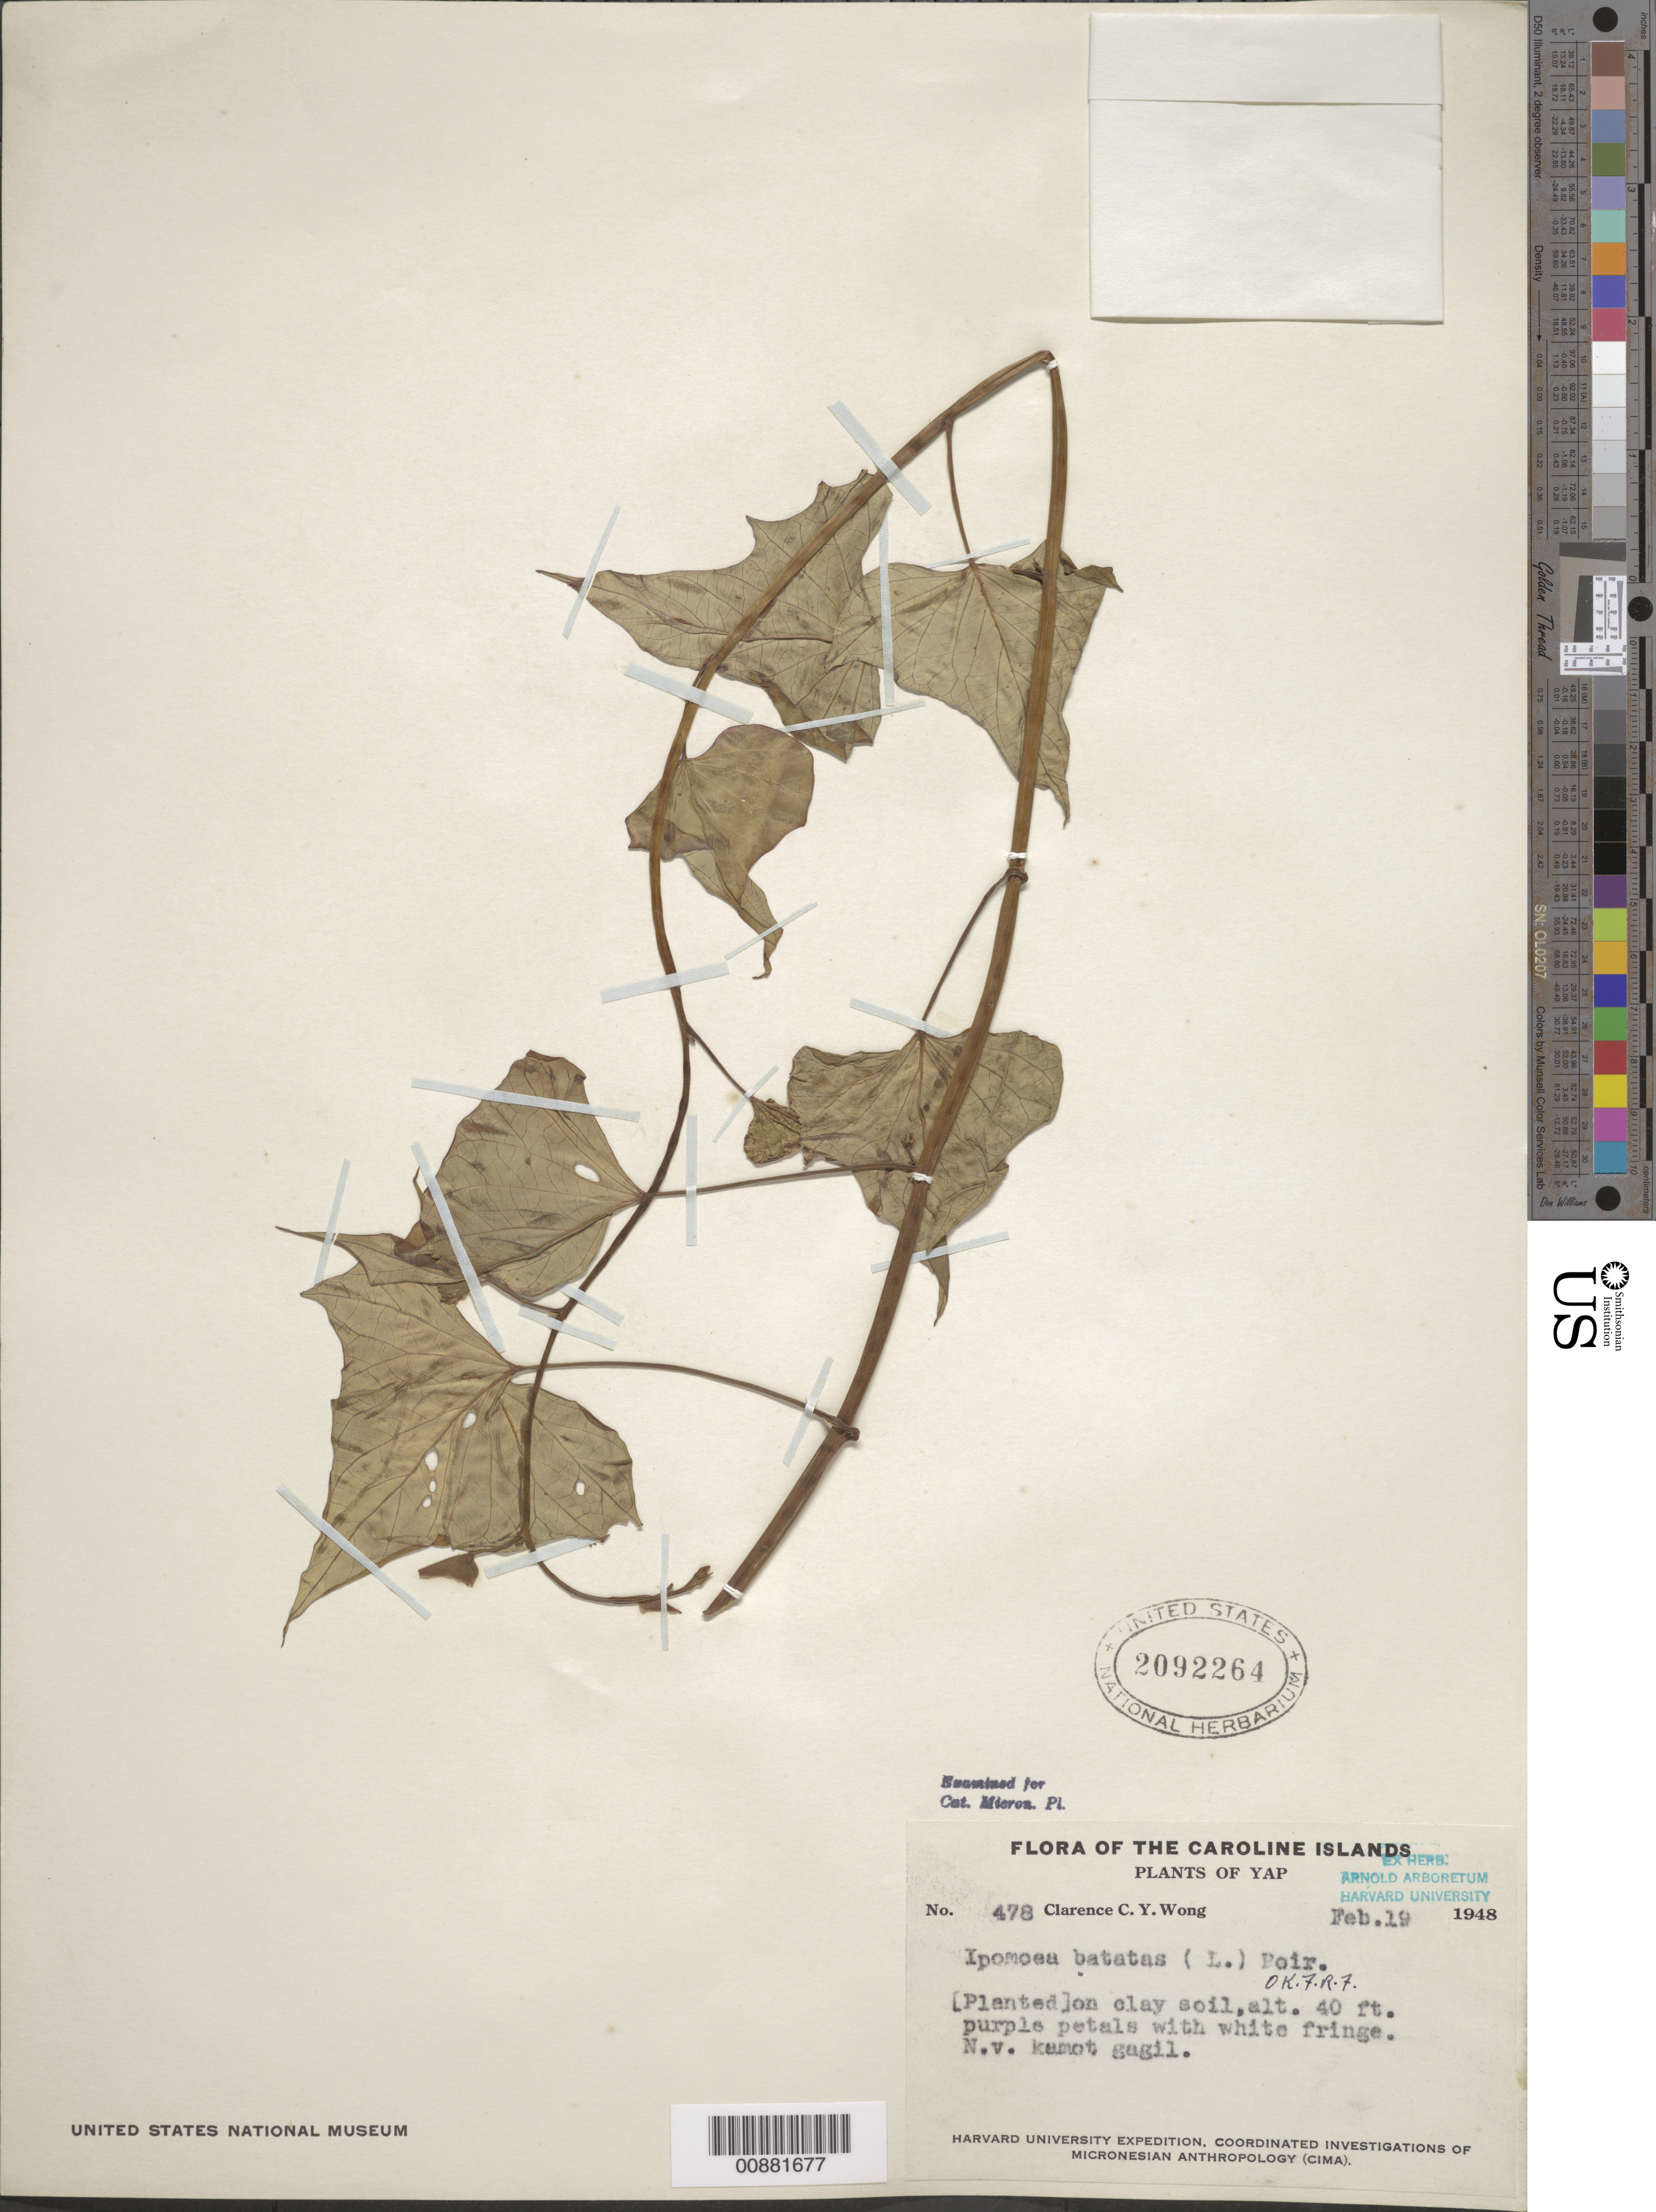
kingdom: Plantae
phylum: Tracheophyta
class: Magnoliopsida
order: Solanales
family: Convolvulaceae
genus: Ipomoea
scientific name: Ipomoea batatas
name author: (L.) Lam.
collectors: C. Wong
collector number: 478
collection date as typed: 19 Feb 1948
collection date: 1948-02-19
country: Micronesia, Federated States of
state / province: Yap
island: Yap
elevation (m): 12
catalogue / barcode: US 2092264